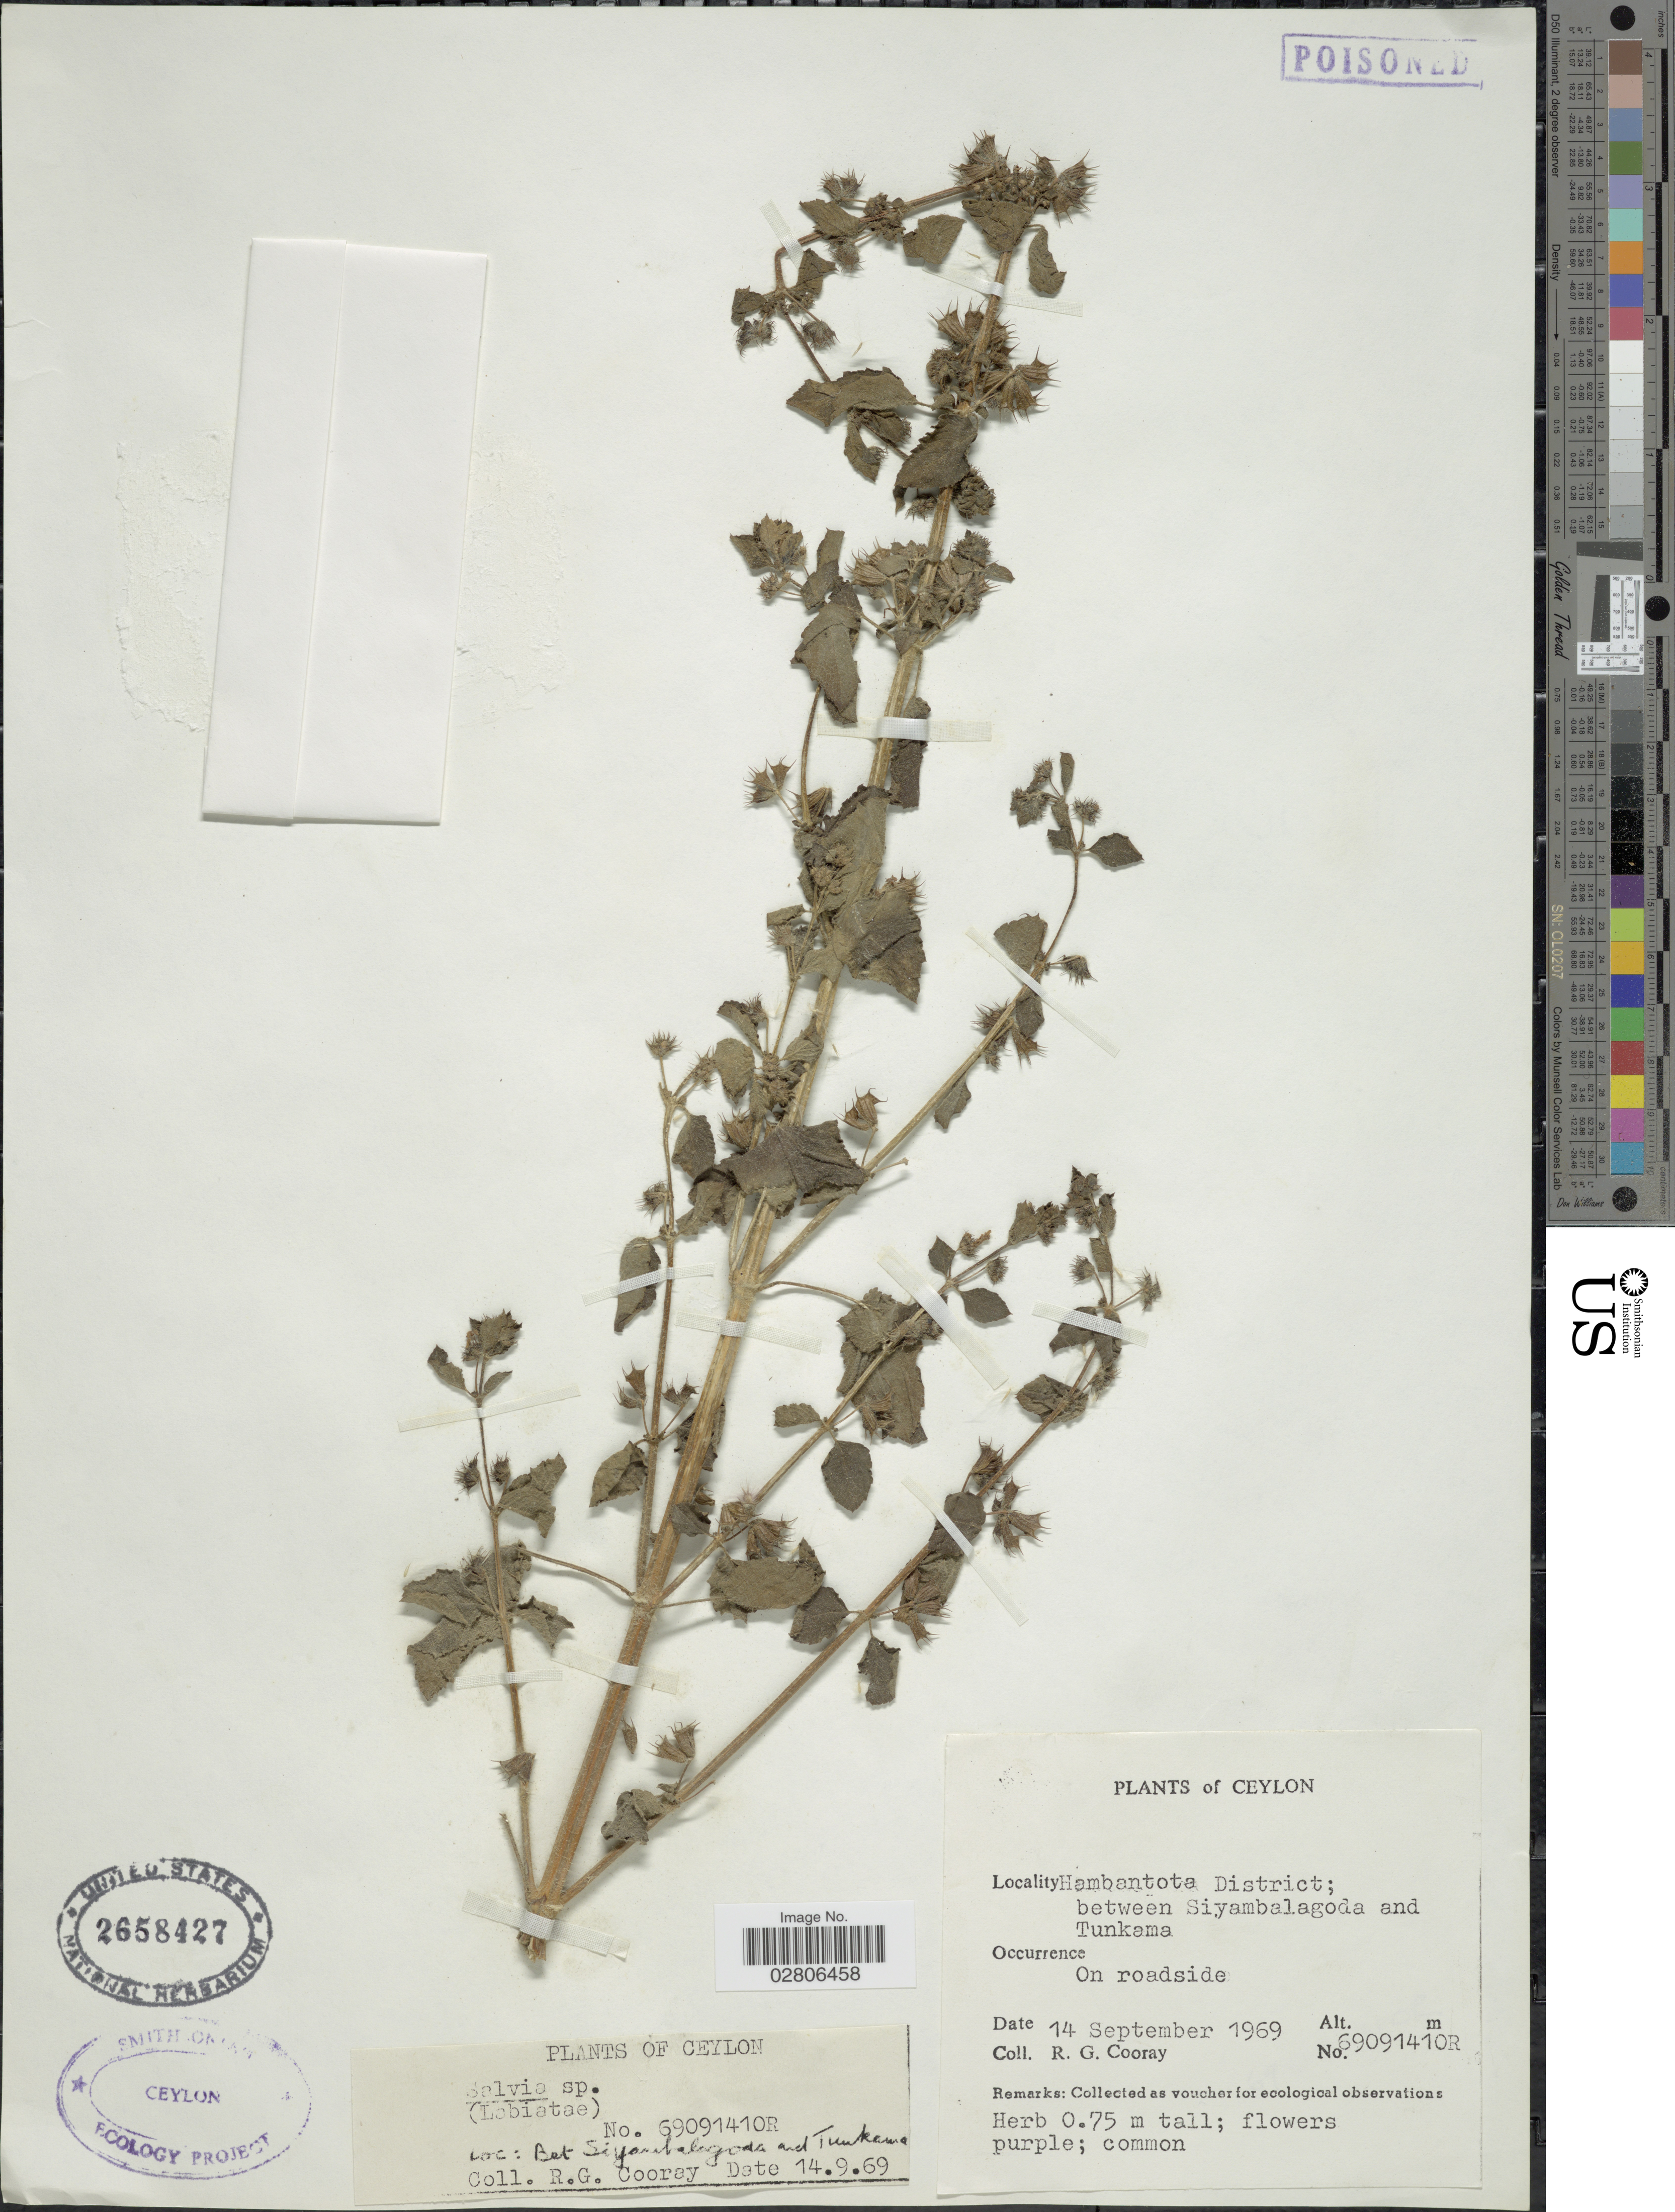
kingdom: Plantae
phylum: Tracheophyta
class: Magnoliopsida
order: Lamiales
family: Lamiaceae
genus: Salvia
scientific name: Salvia sp.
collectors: R. Cooray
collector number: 69091410R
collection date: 1969-09-14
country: Sri Lanka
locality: Ceylon. Hambantota District; between Siyambalagoda and Tunkama.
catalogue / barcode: US 2658427